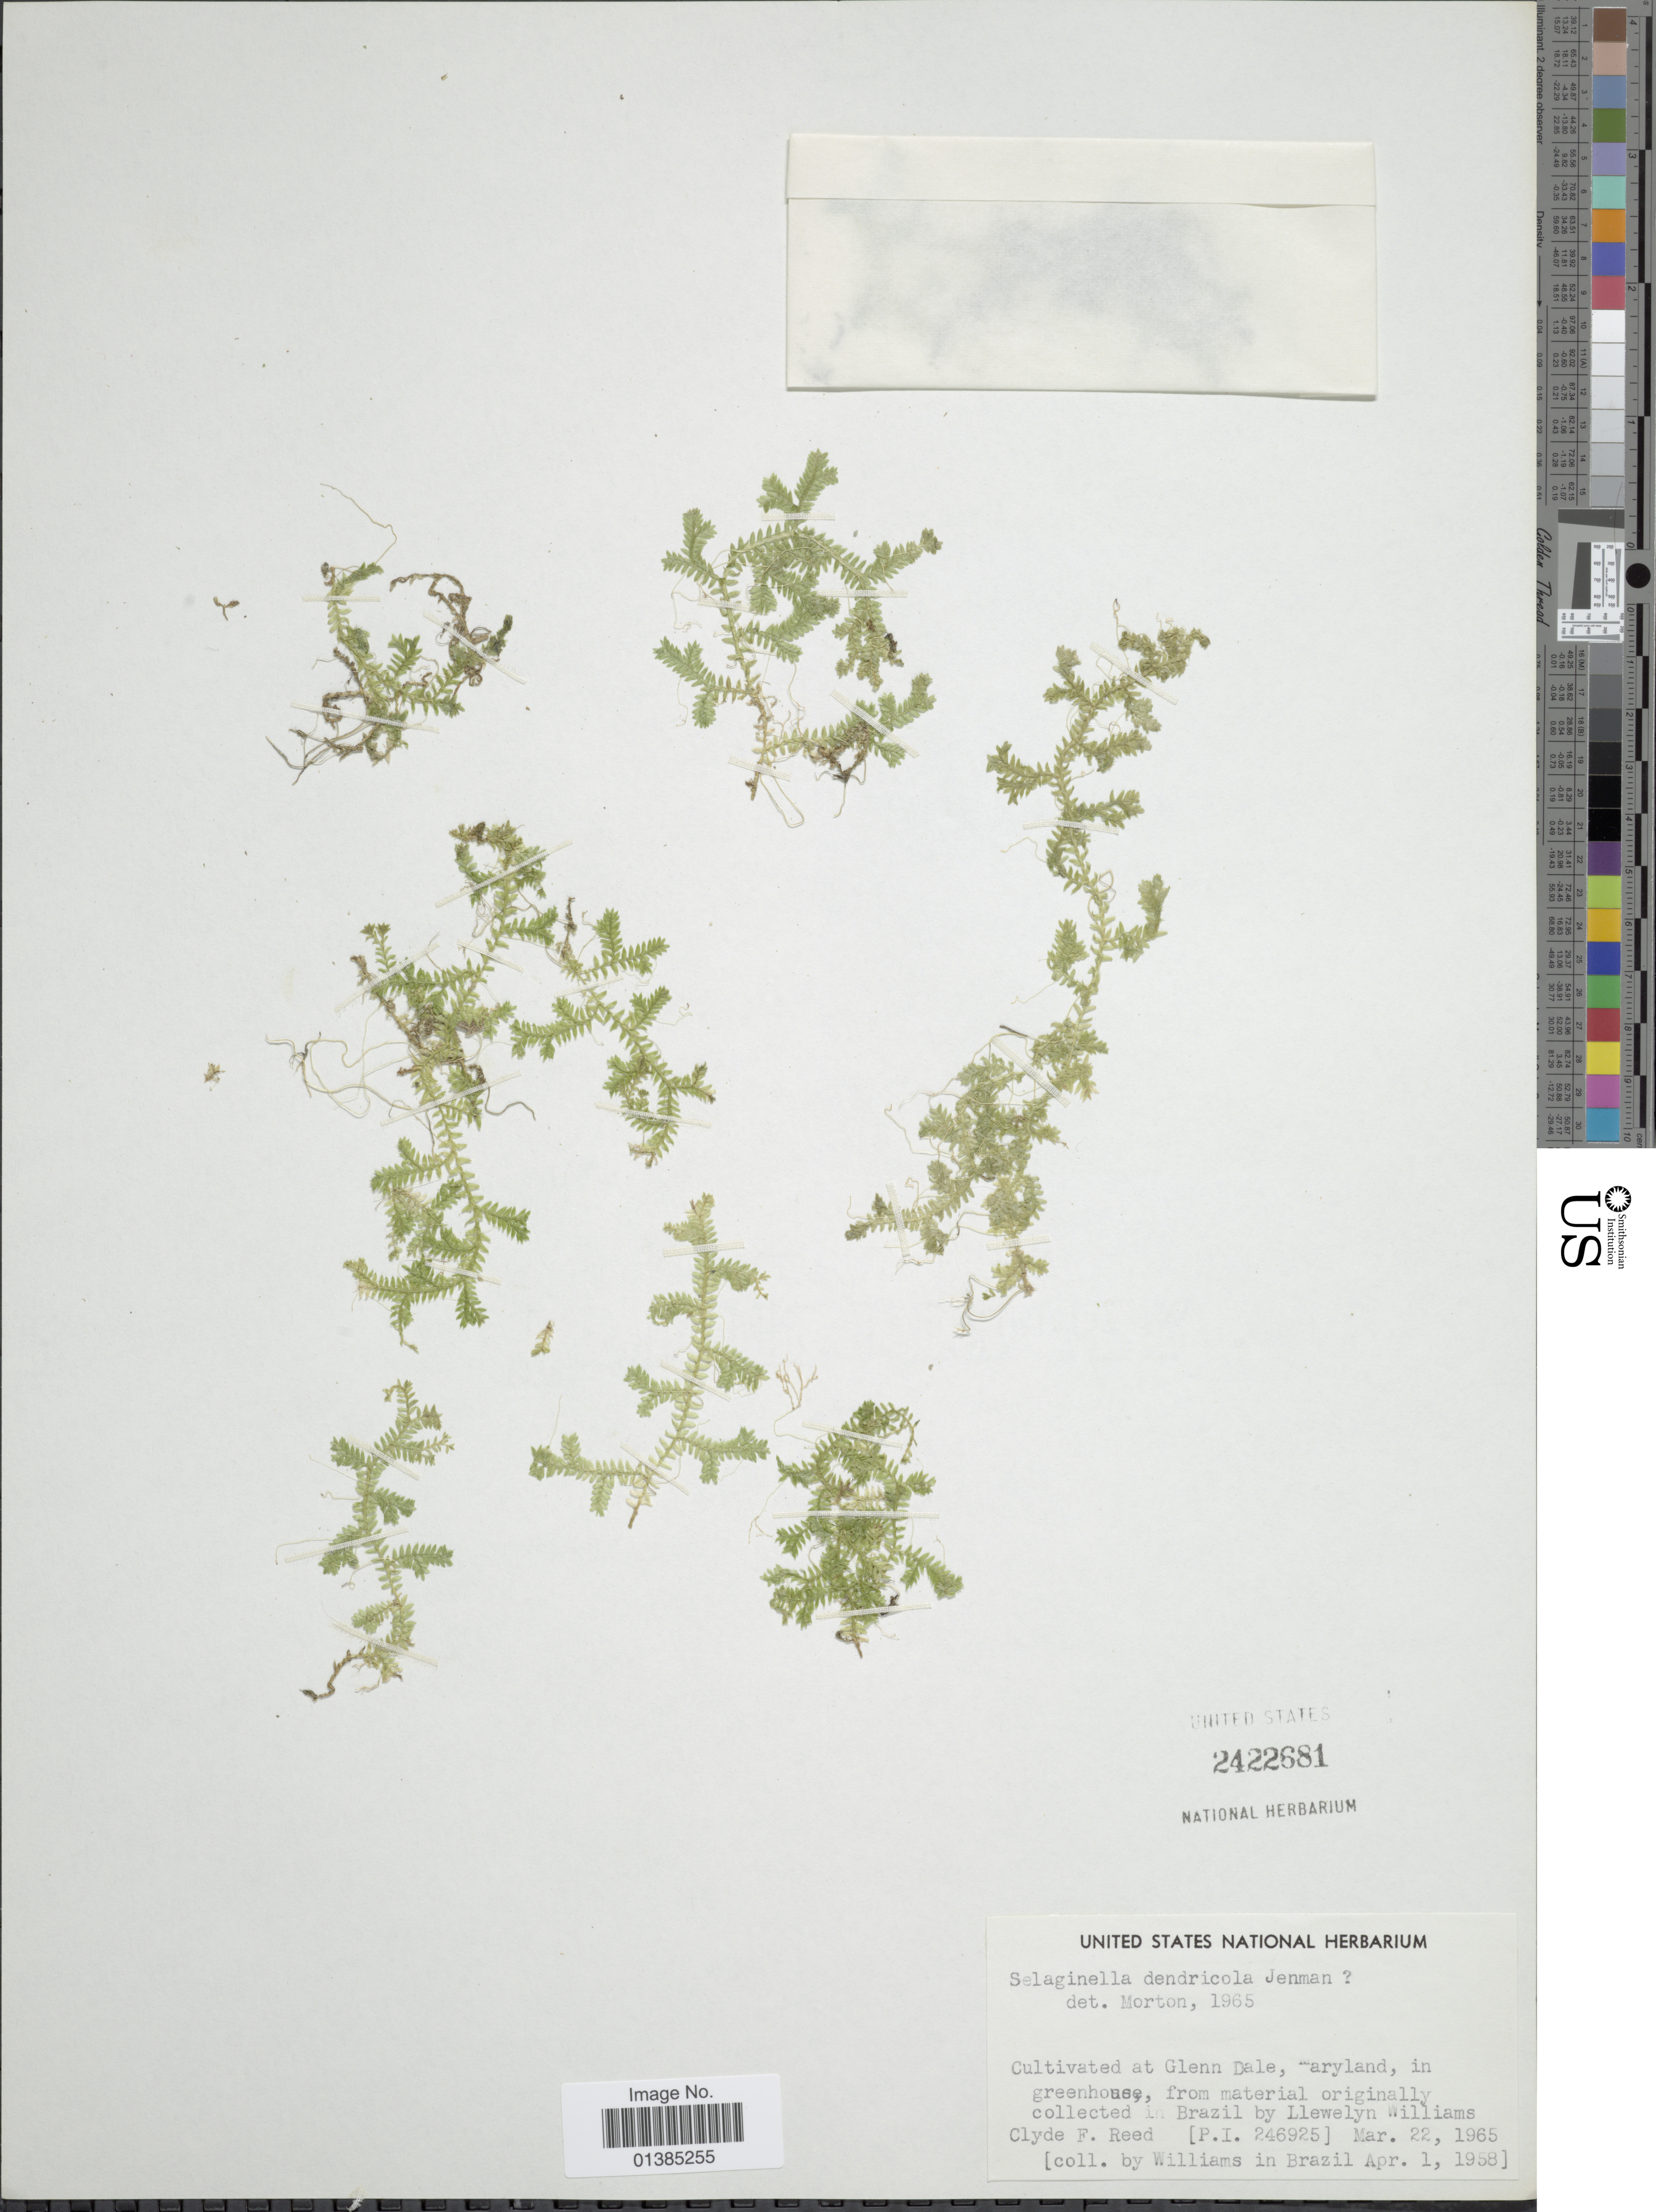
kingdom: Plantae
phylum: Tracheophyta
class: Lycopodiopsida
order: Selaginellales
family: Selaginellaceae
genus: Selaginella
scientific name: Selaginella dendricola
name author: Jenman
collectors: C. F. Reed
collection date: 1958-04-01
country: United States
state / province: Maryland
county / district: Prince George's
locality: Cultivated at Glenn Dale, in greenhouse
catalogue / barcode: US 2422681